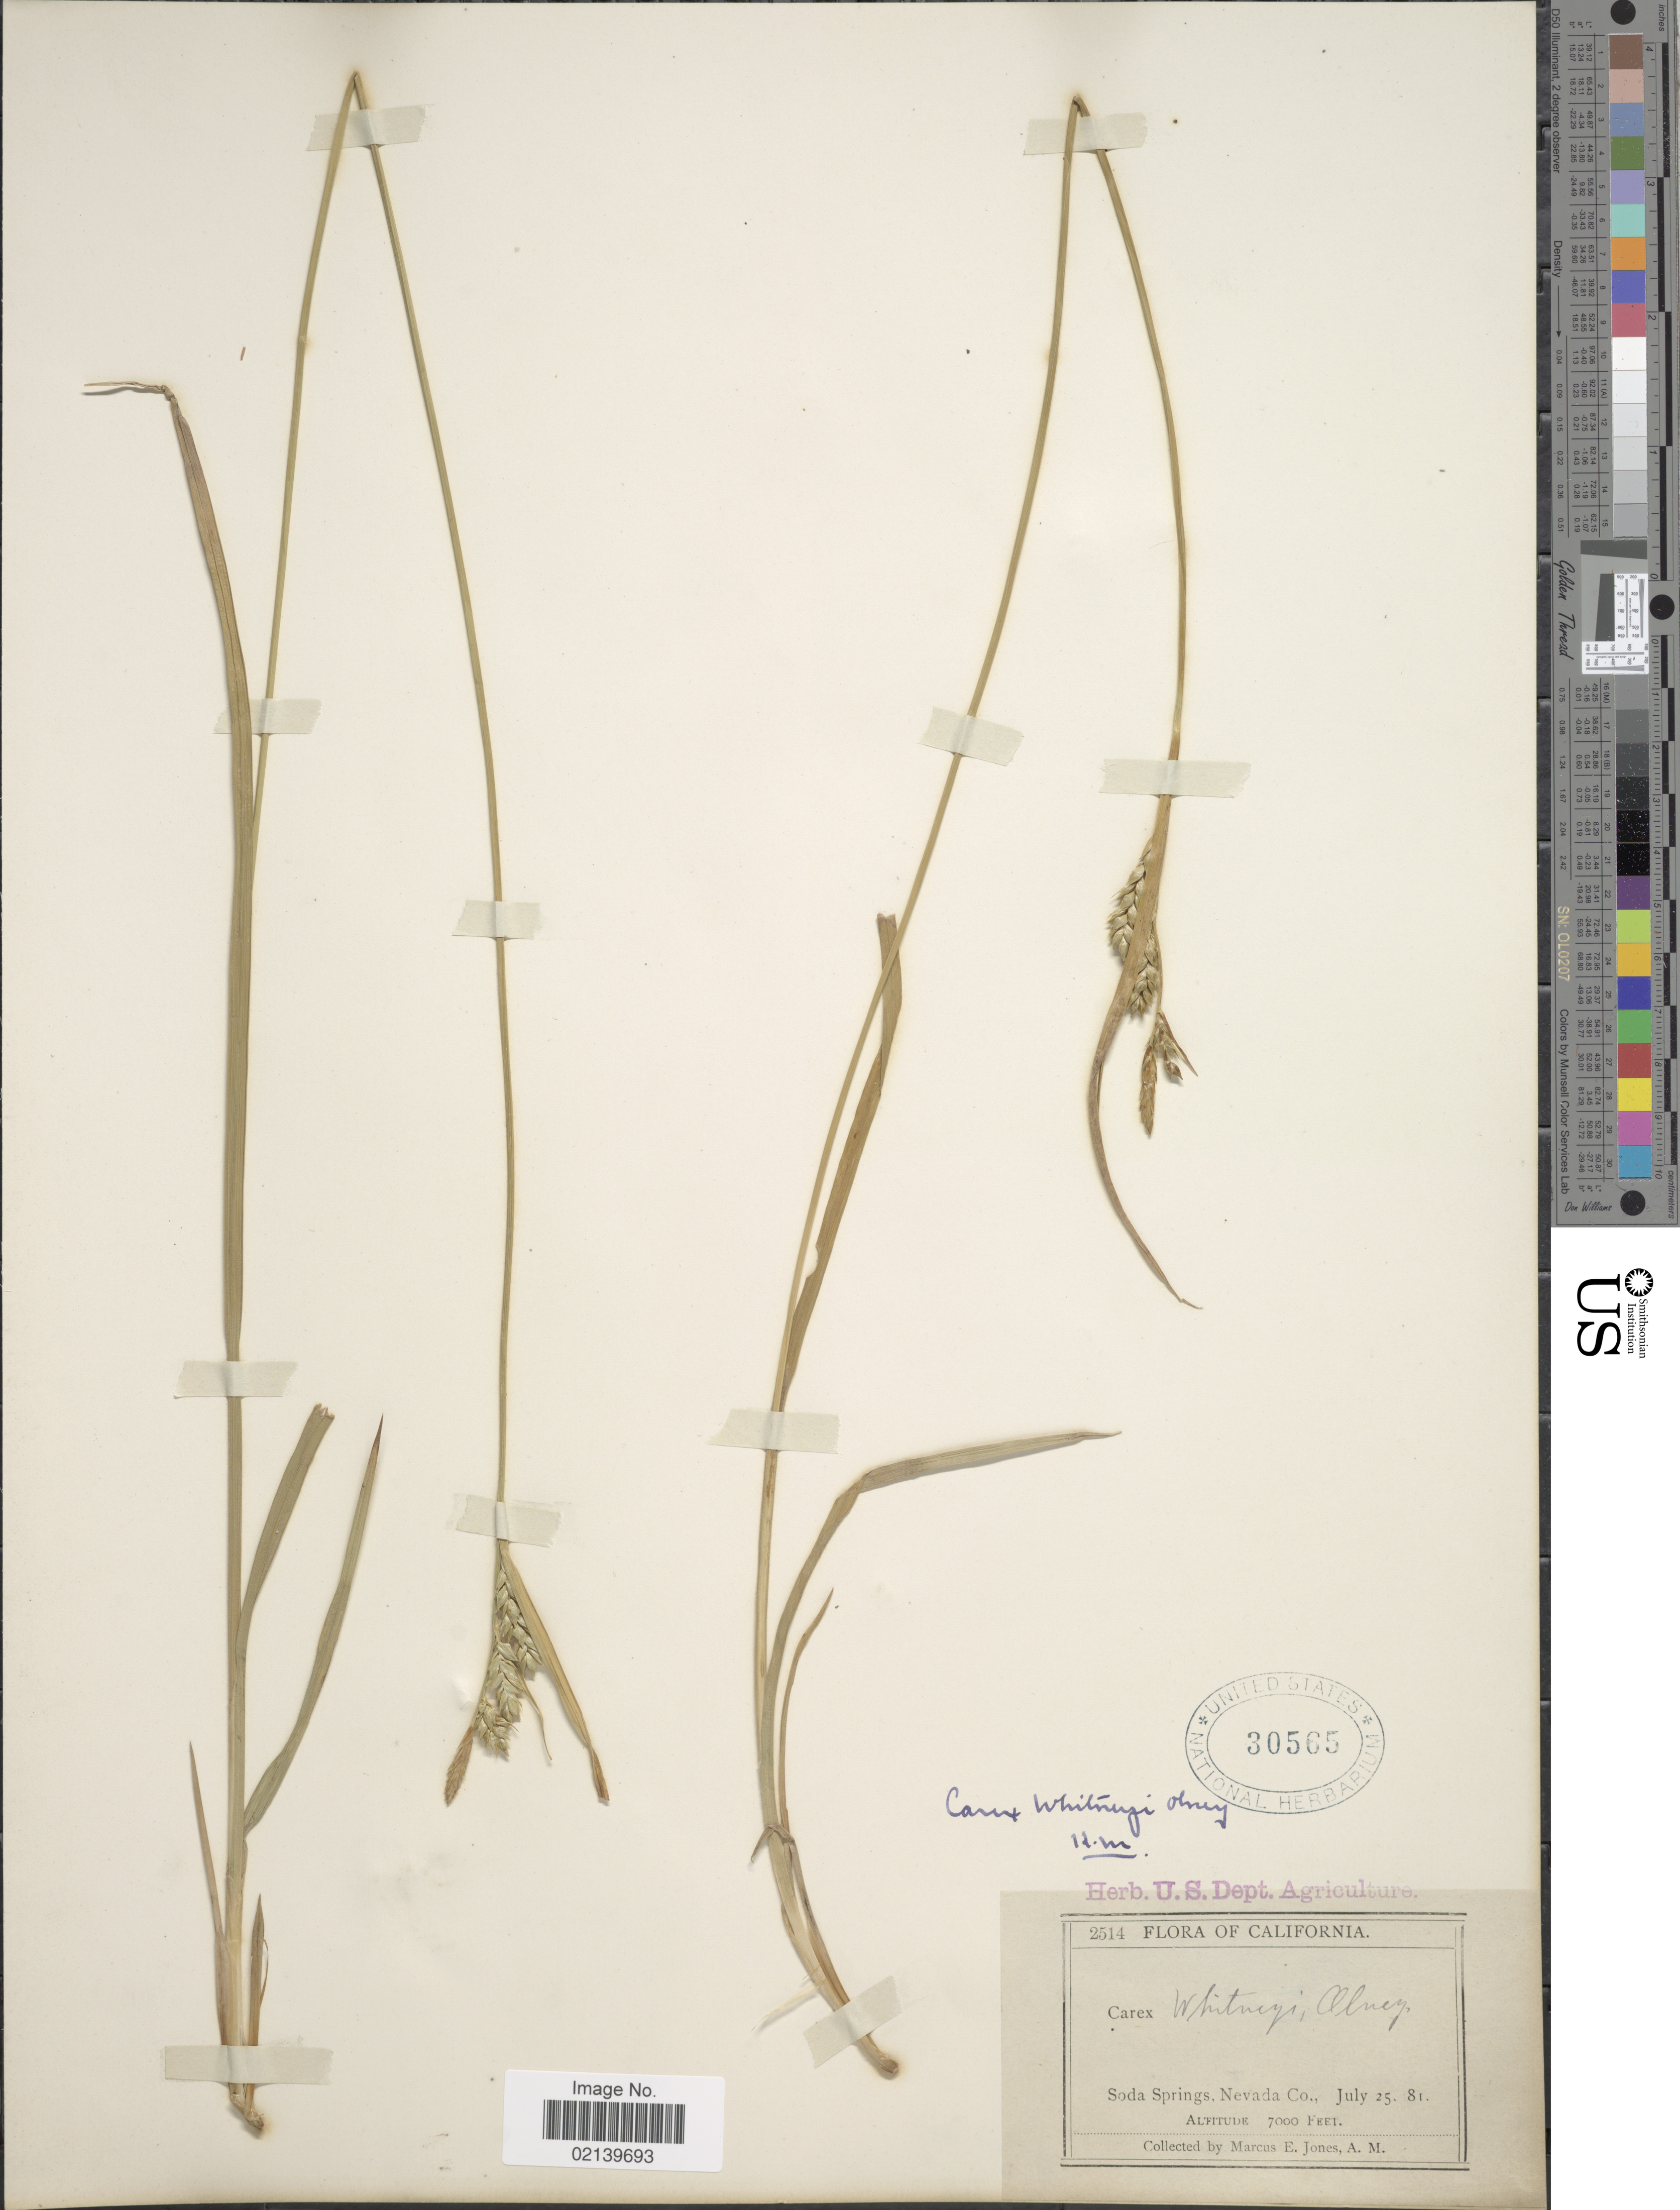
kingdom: Plantae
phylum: Tracheophyta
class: Liliopsida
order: Poales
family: Cyperaceae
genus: Carex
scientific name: Carex whitneyi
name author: Olney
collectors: M. E. Jones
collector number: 2514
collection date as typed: Transcribed d/m/y: 25/7/81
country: United States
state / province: California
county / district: Nevada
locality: Soda Springs, Nevada Co.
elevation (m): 2134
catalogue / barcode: US 30565